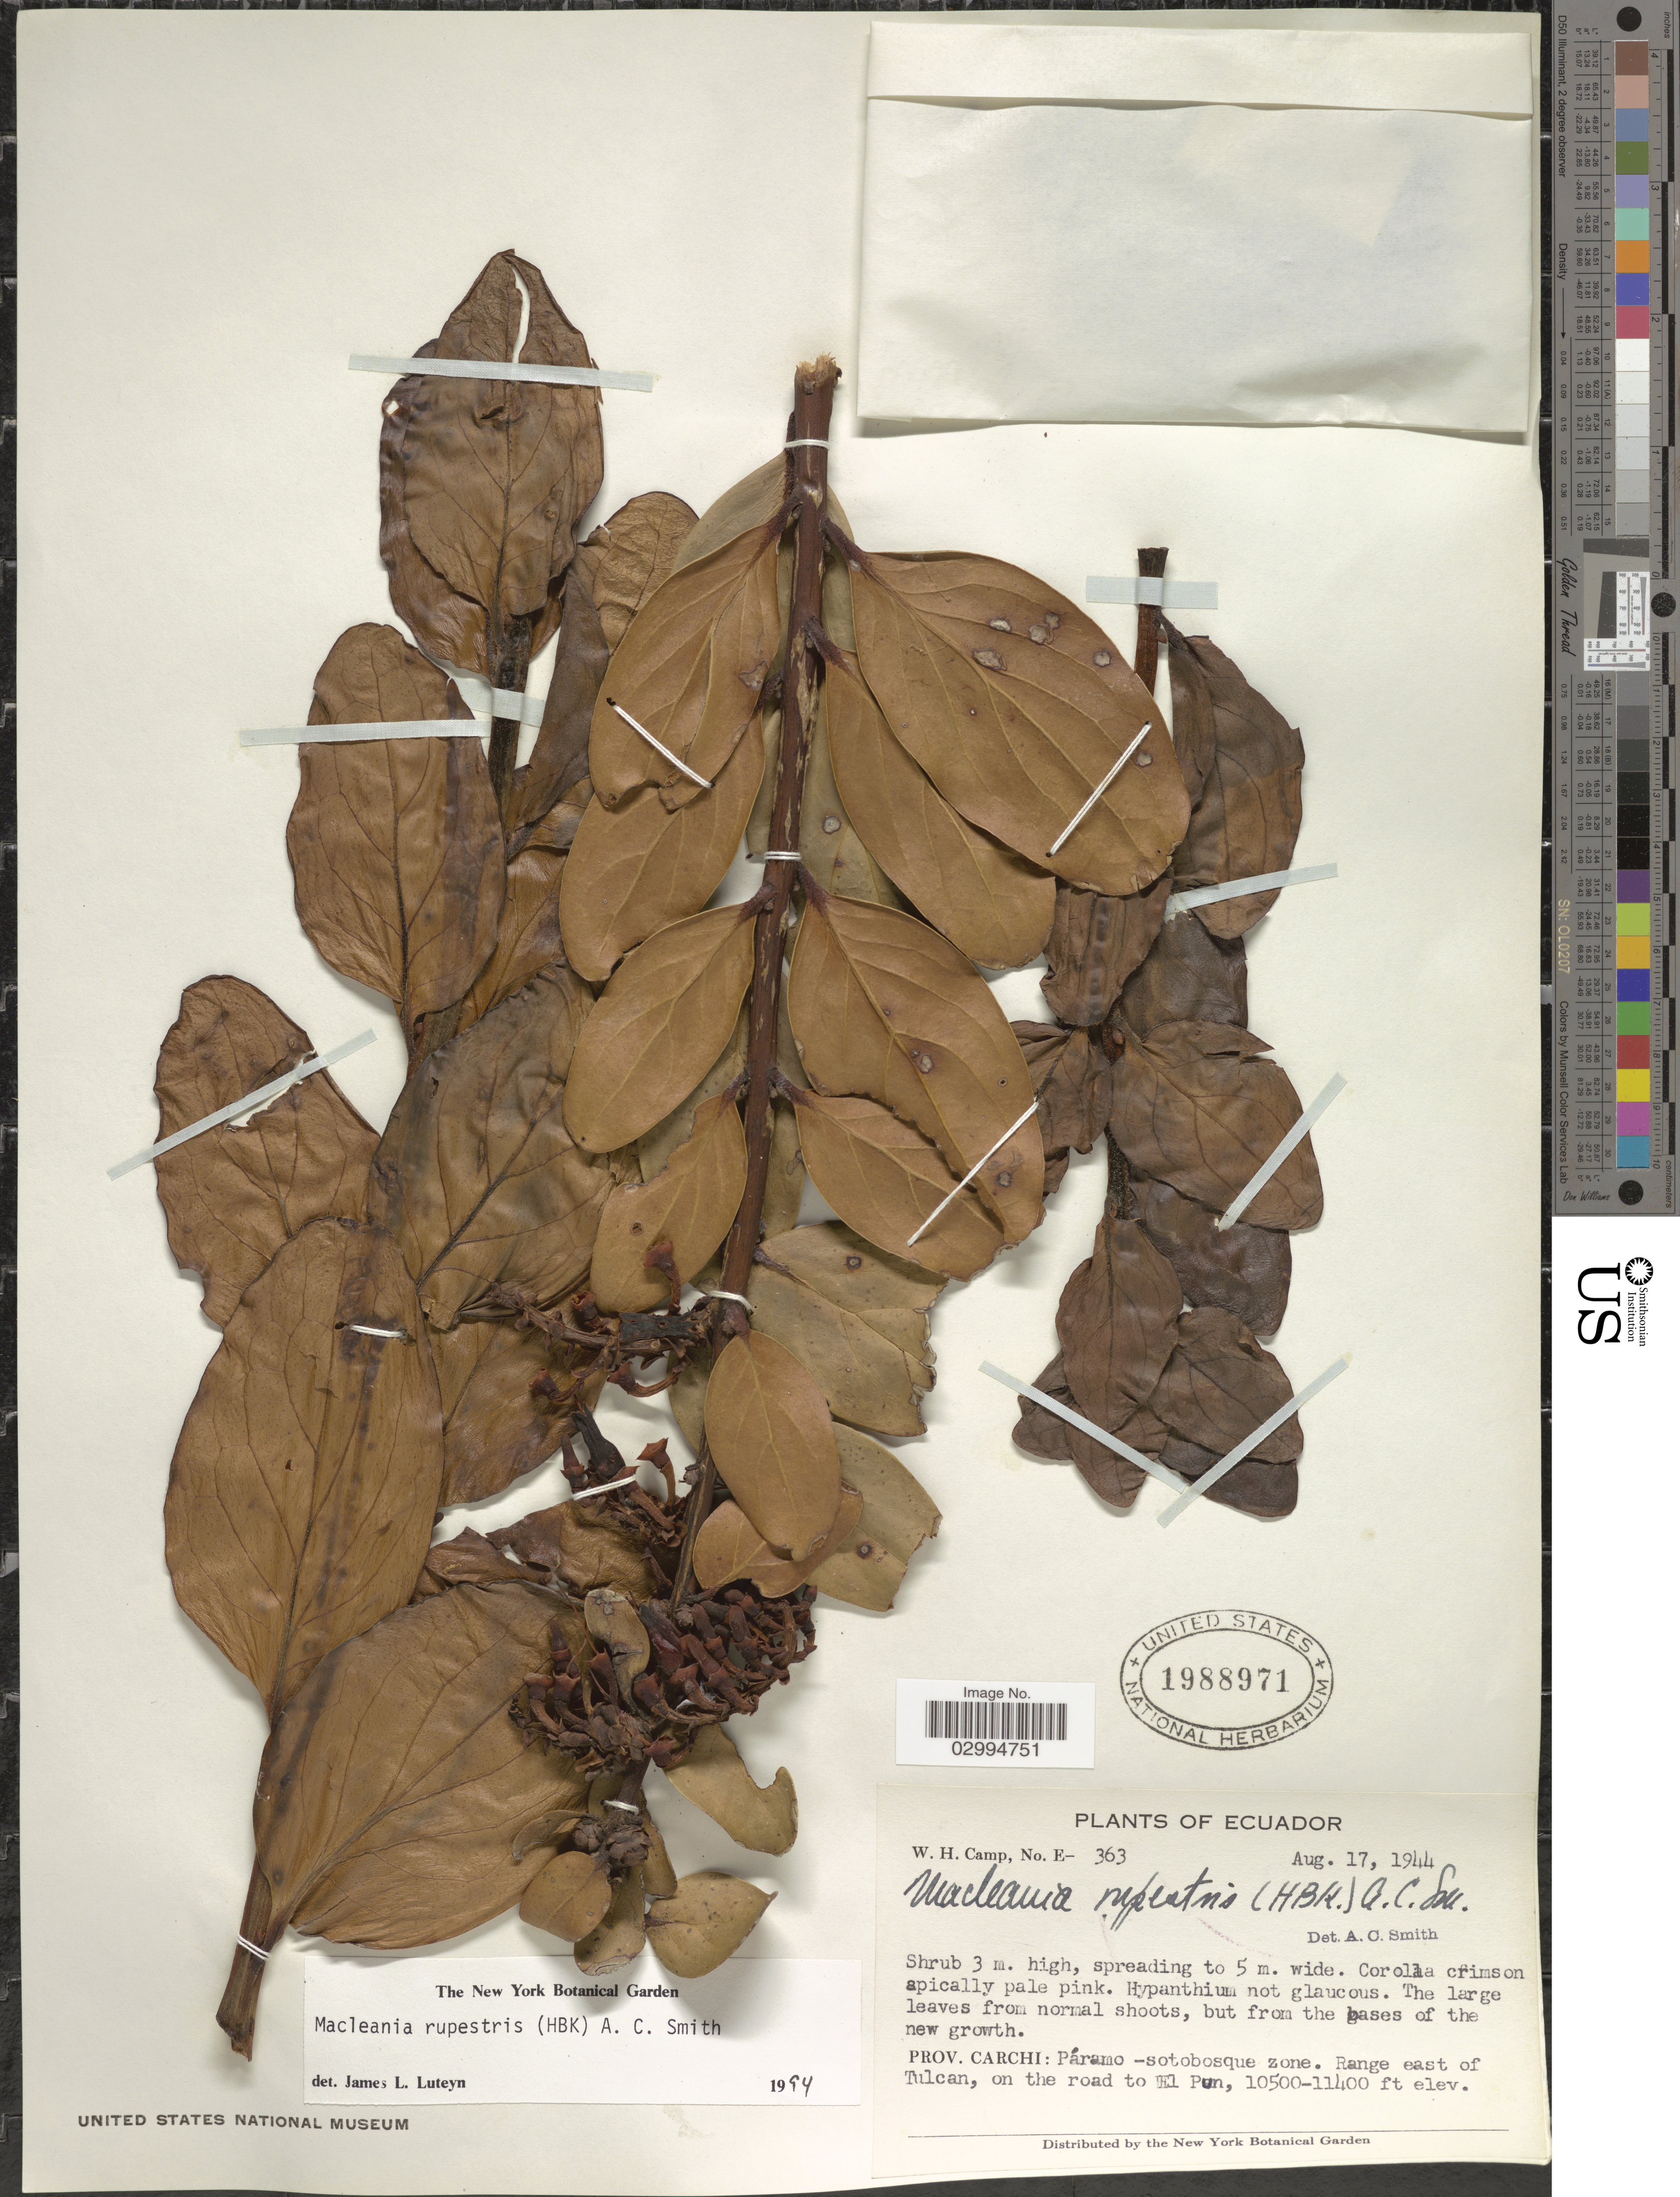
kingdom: Plantae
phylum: Tracheophyta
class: Magnoliopsida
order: Ericales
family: Ericaceae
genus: Macleania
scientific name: Macleania rupestris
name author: (Kunth) A.C. Sm.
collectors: W. H. Camp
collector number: E-363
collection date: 1944-08-17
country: Ecuador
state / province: Carchi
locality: Páramo -sotosbosque zone. Range east of Tulcan, on the road to el Pun.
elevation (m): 3200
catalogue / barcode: US 1988971